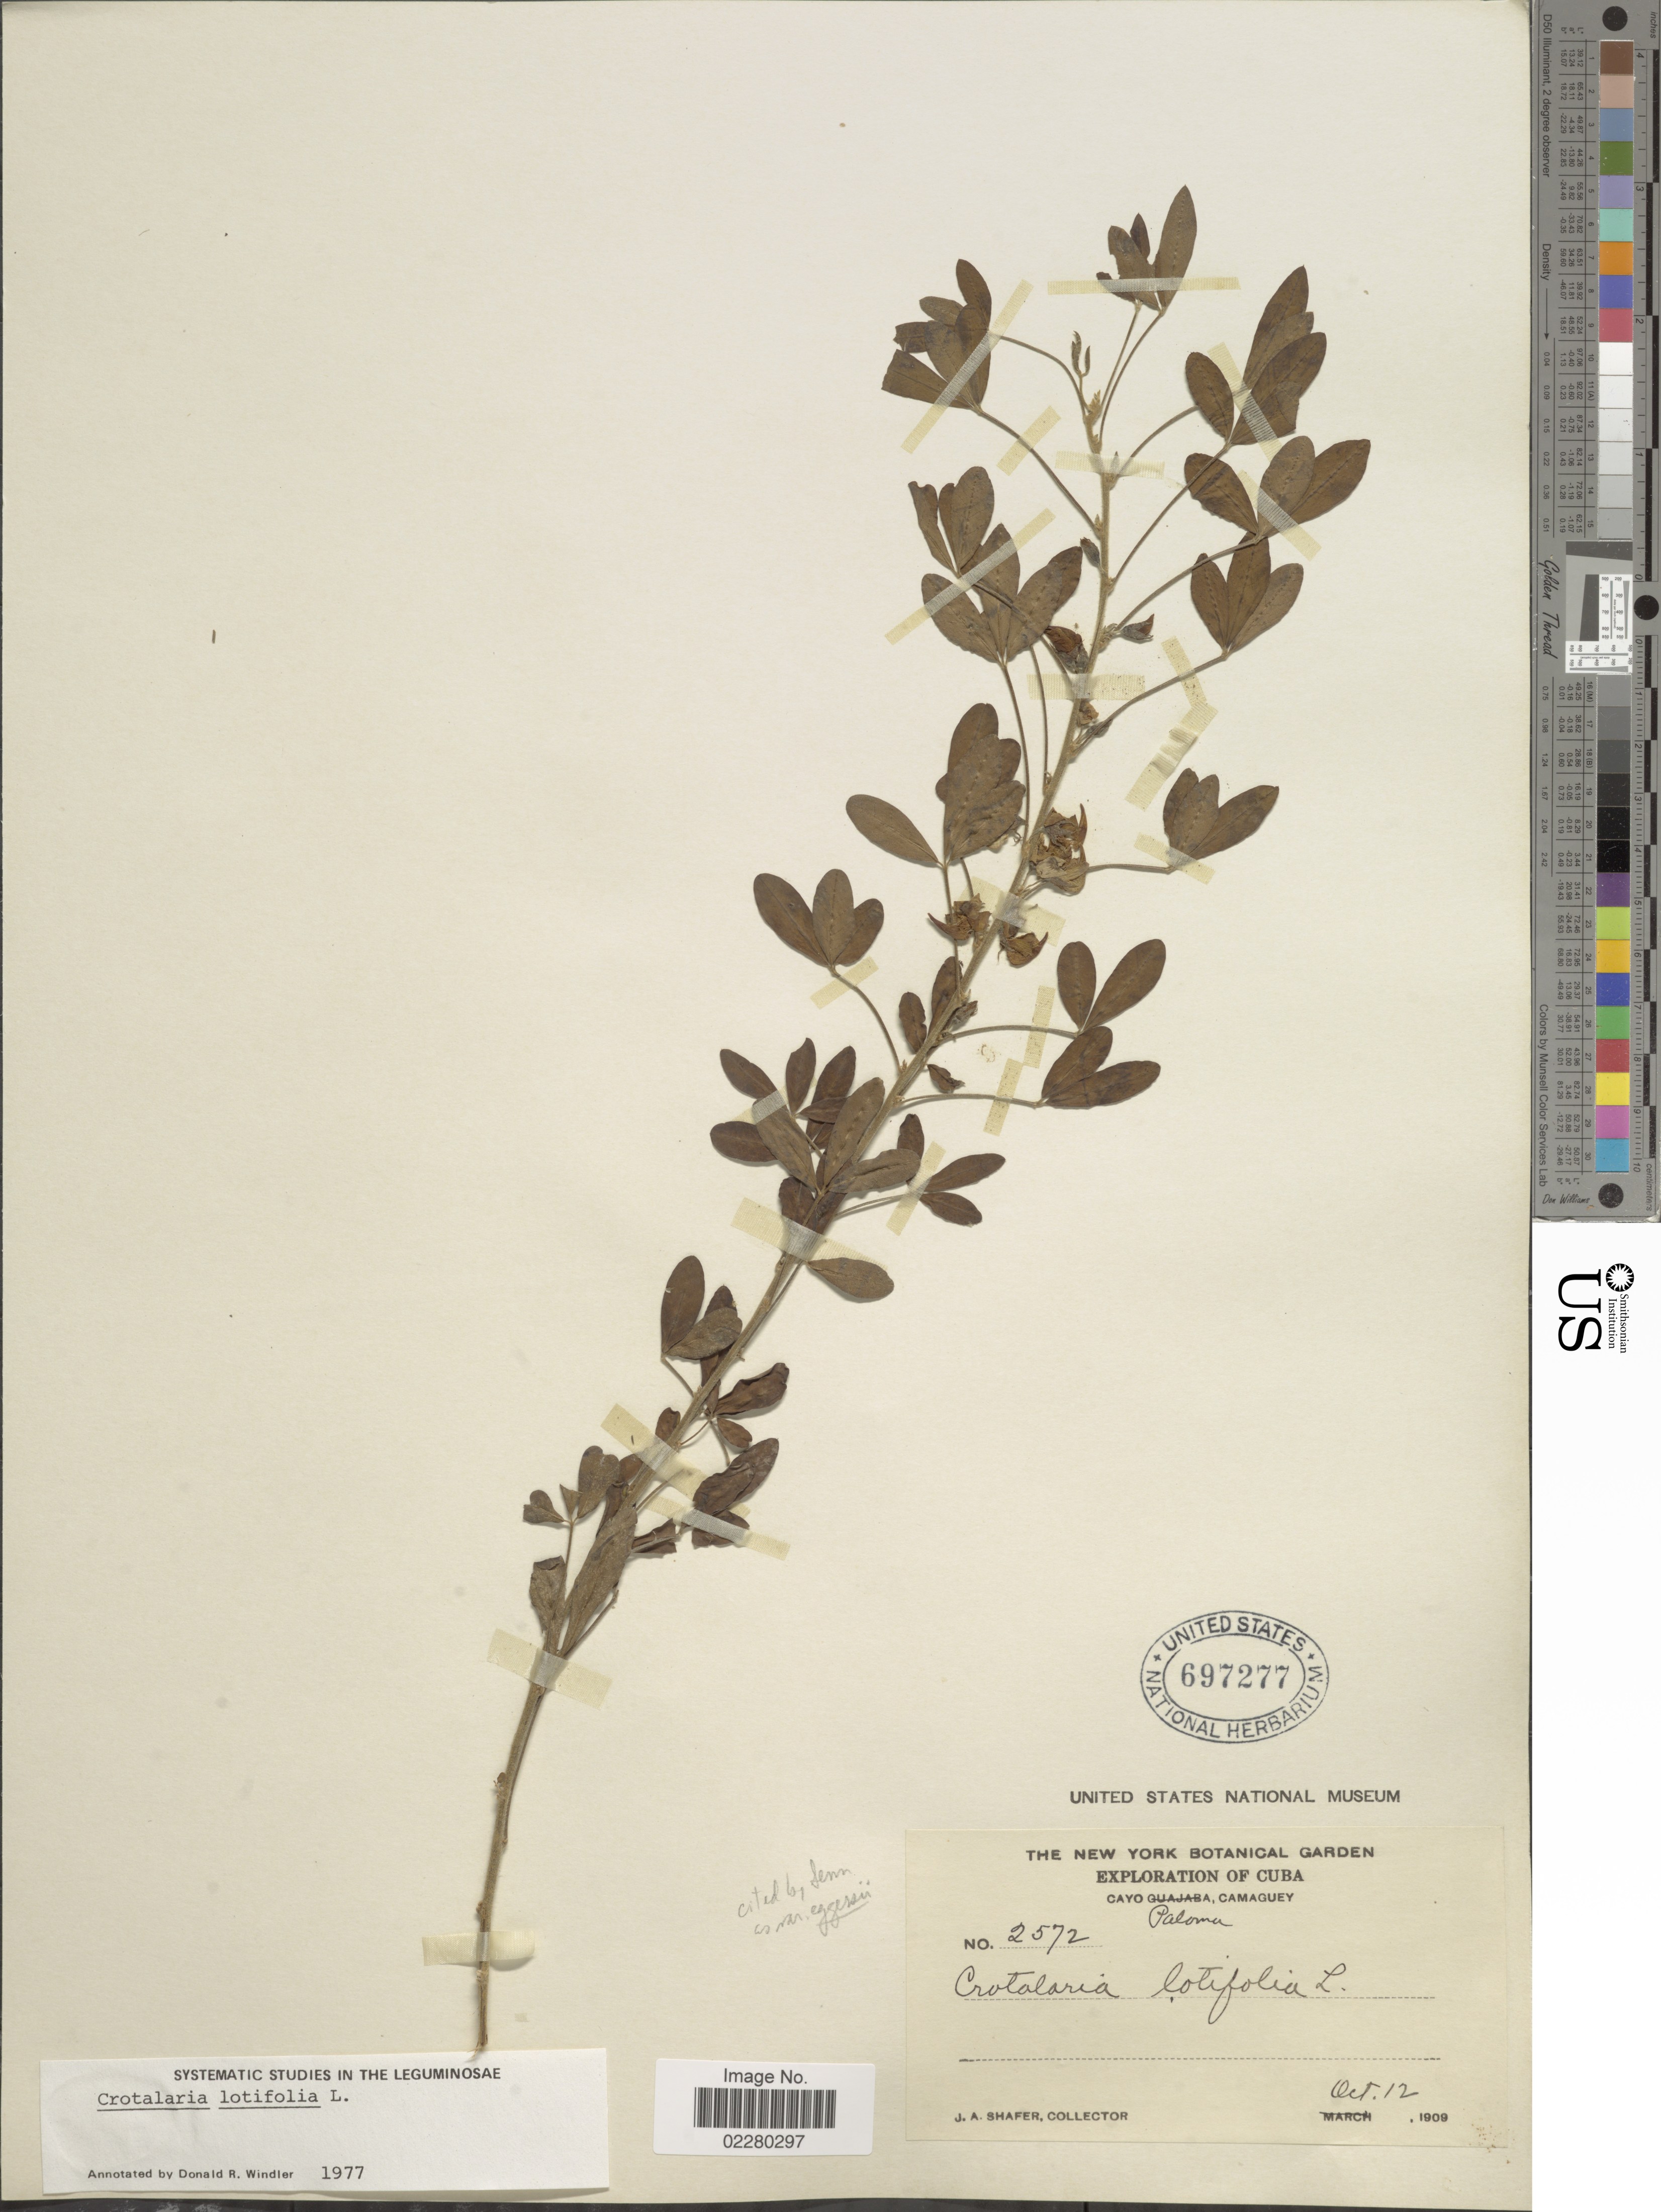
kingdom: Plantae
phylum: Tracheophyta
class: Magnoliopsida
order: Fabales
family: Fabaceae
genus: Crotalaria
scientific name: Crotalaria lotifolia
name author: L.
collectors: J. A. Shafer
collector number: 2572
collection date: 1909-10-12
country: Cuba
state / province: Camagüey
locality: Cayo Paloma, Camaguey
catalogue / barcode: US 697277